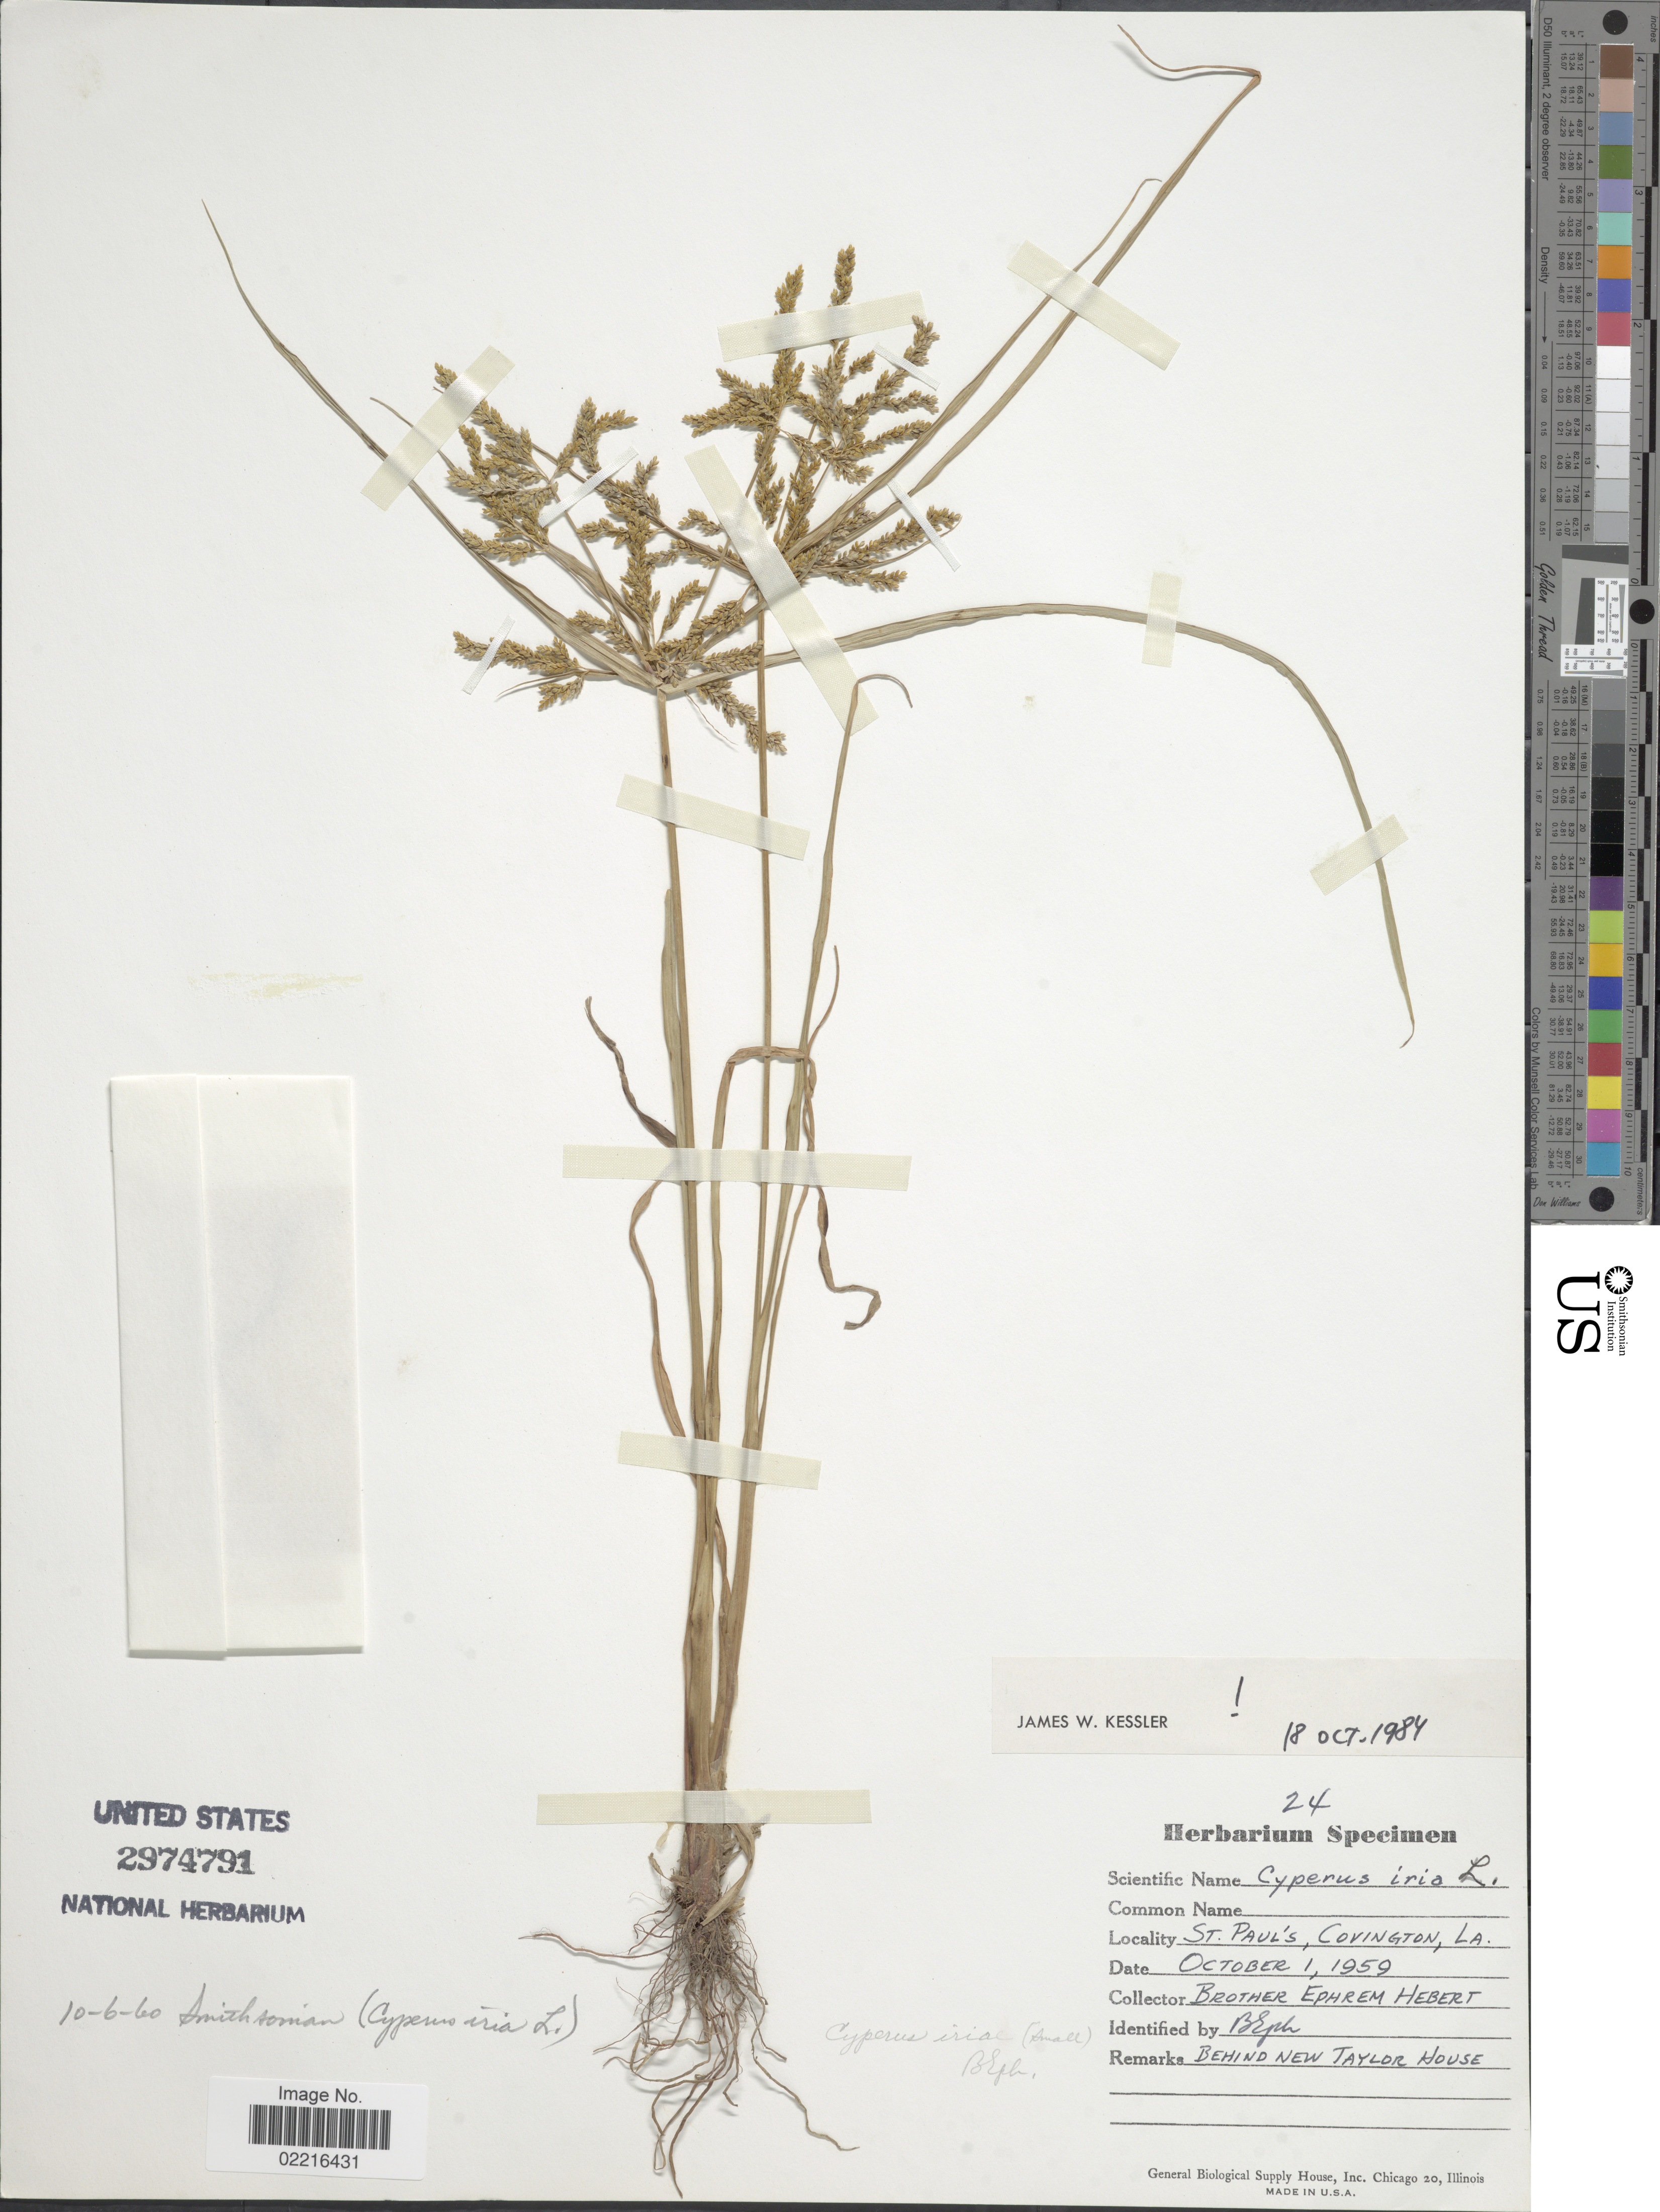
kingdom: Plantae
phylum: Tracheophyta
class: Liliopsida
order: Poales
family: Cyperaceae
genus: Cyperus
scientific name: Cyperus iria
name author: L.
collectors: E. Hebert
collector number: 24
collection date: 1959-10-01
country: United States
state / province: Louisiana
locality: St. Paul's, Covington, La, behind New Taylor House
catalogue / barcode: US 2974791